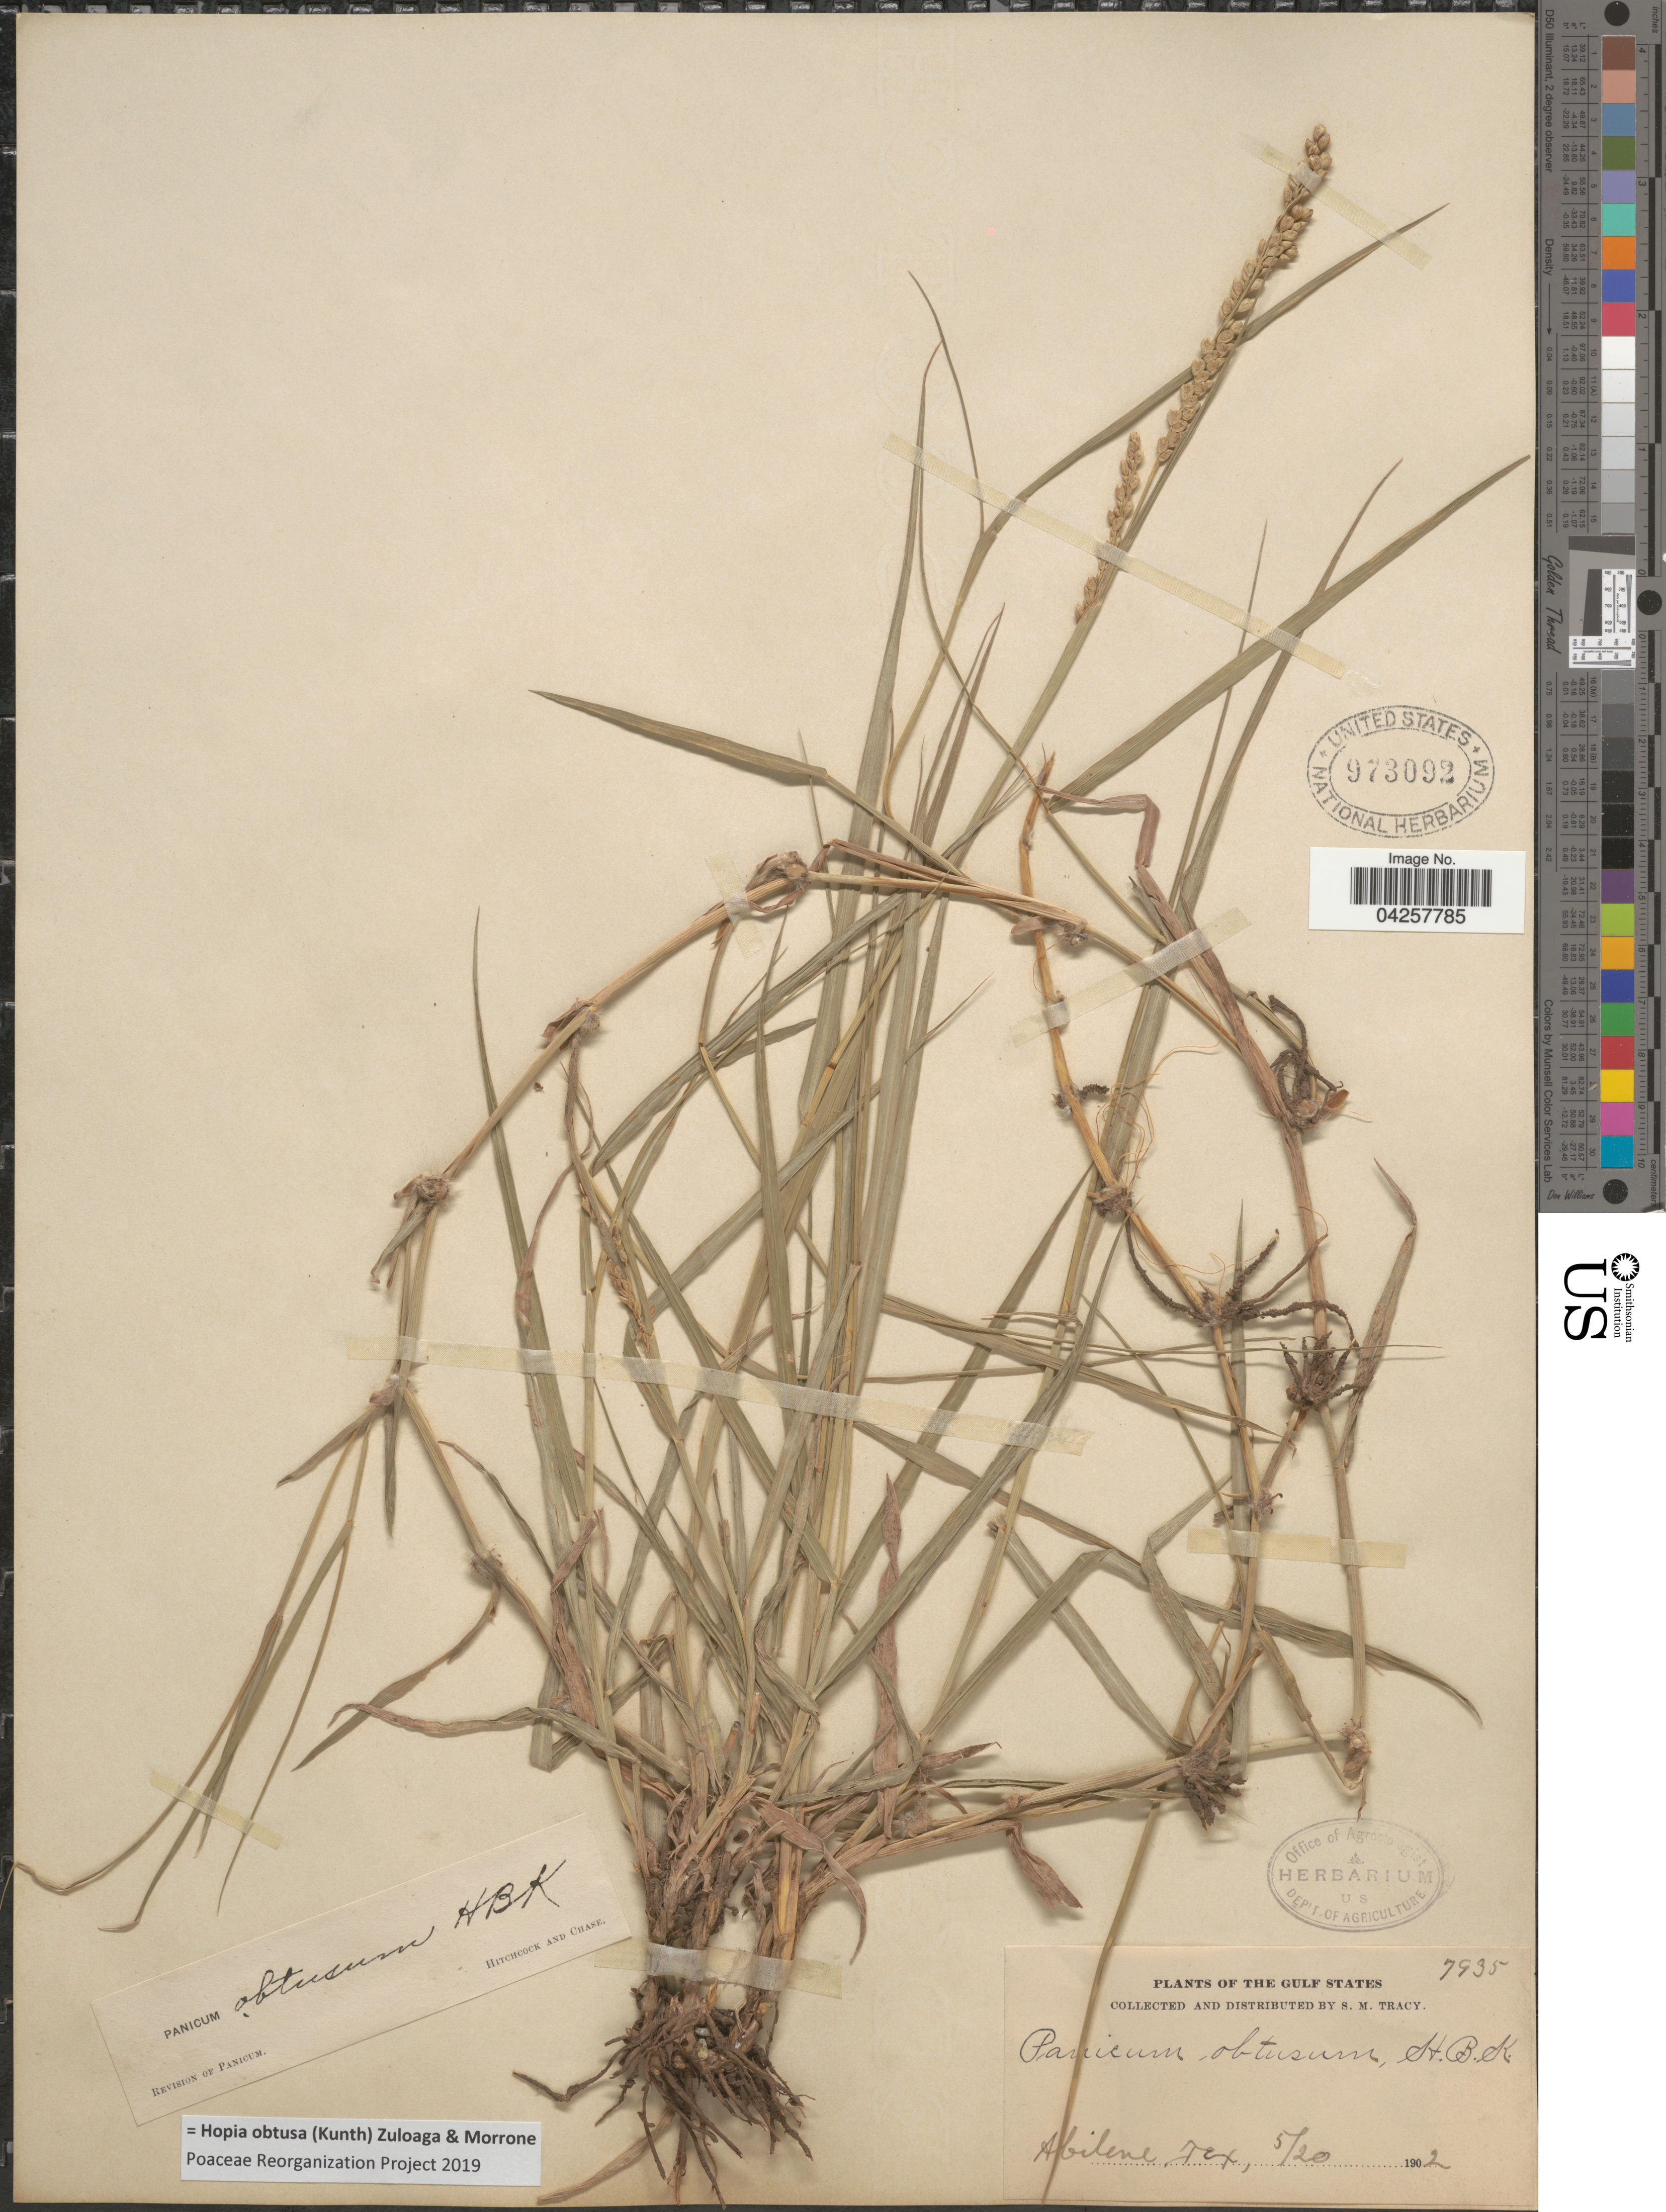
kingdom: Plantae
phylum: Tracheophyta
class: Liliopsida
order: Poales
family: Poaceae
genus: Hopia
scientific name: Hopia obtusa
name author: (Kunth) Zuloaga & Morrone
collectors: S. M. Tracy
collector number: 7935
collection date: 1902-05-20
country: United States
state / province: Texas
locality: Gulf States. Abilene.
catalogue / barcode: US 973092